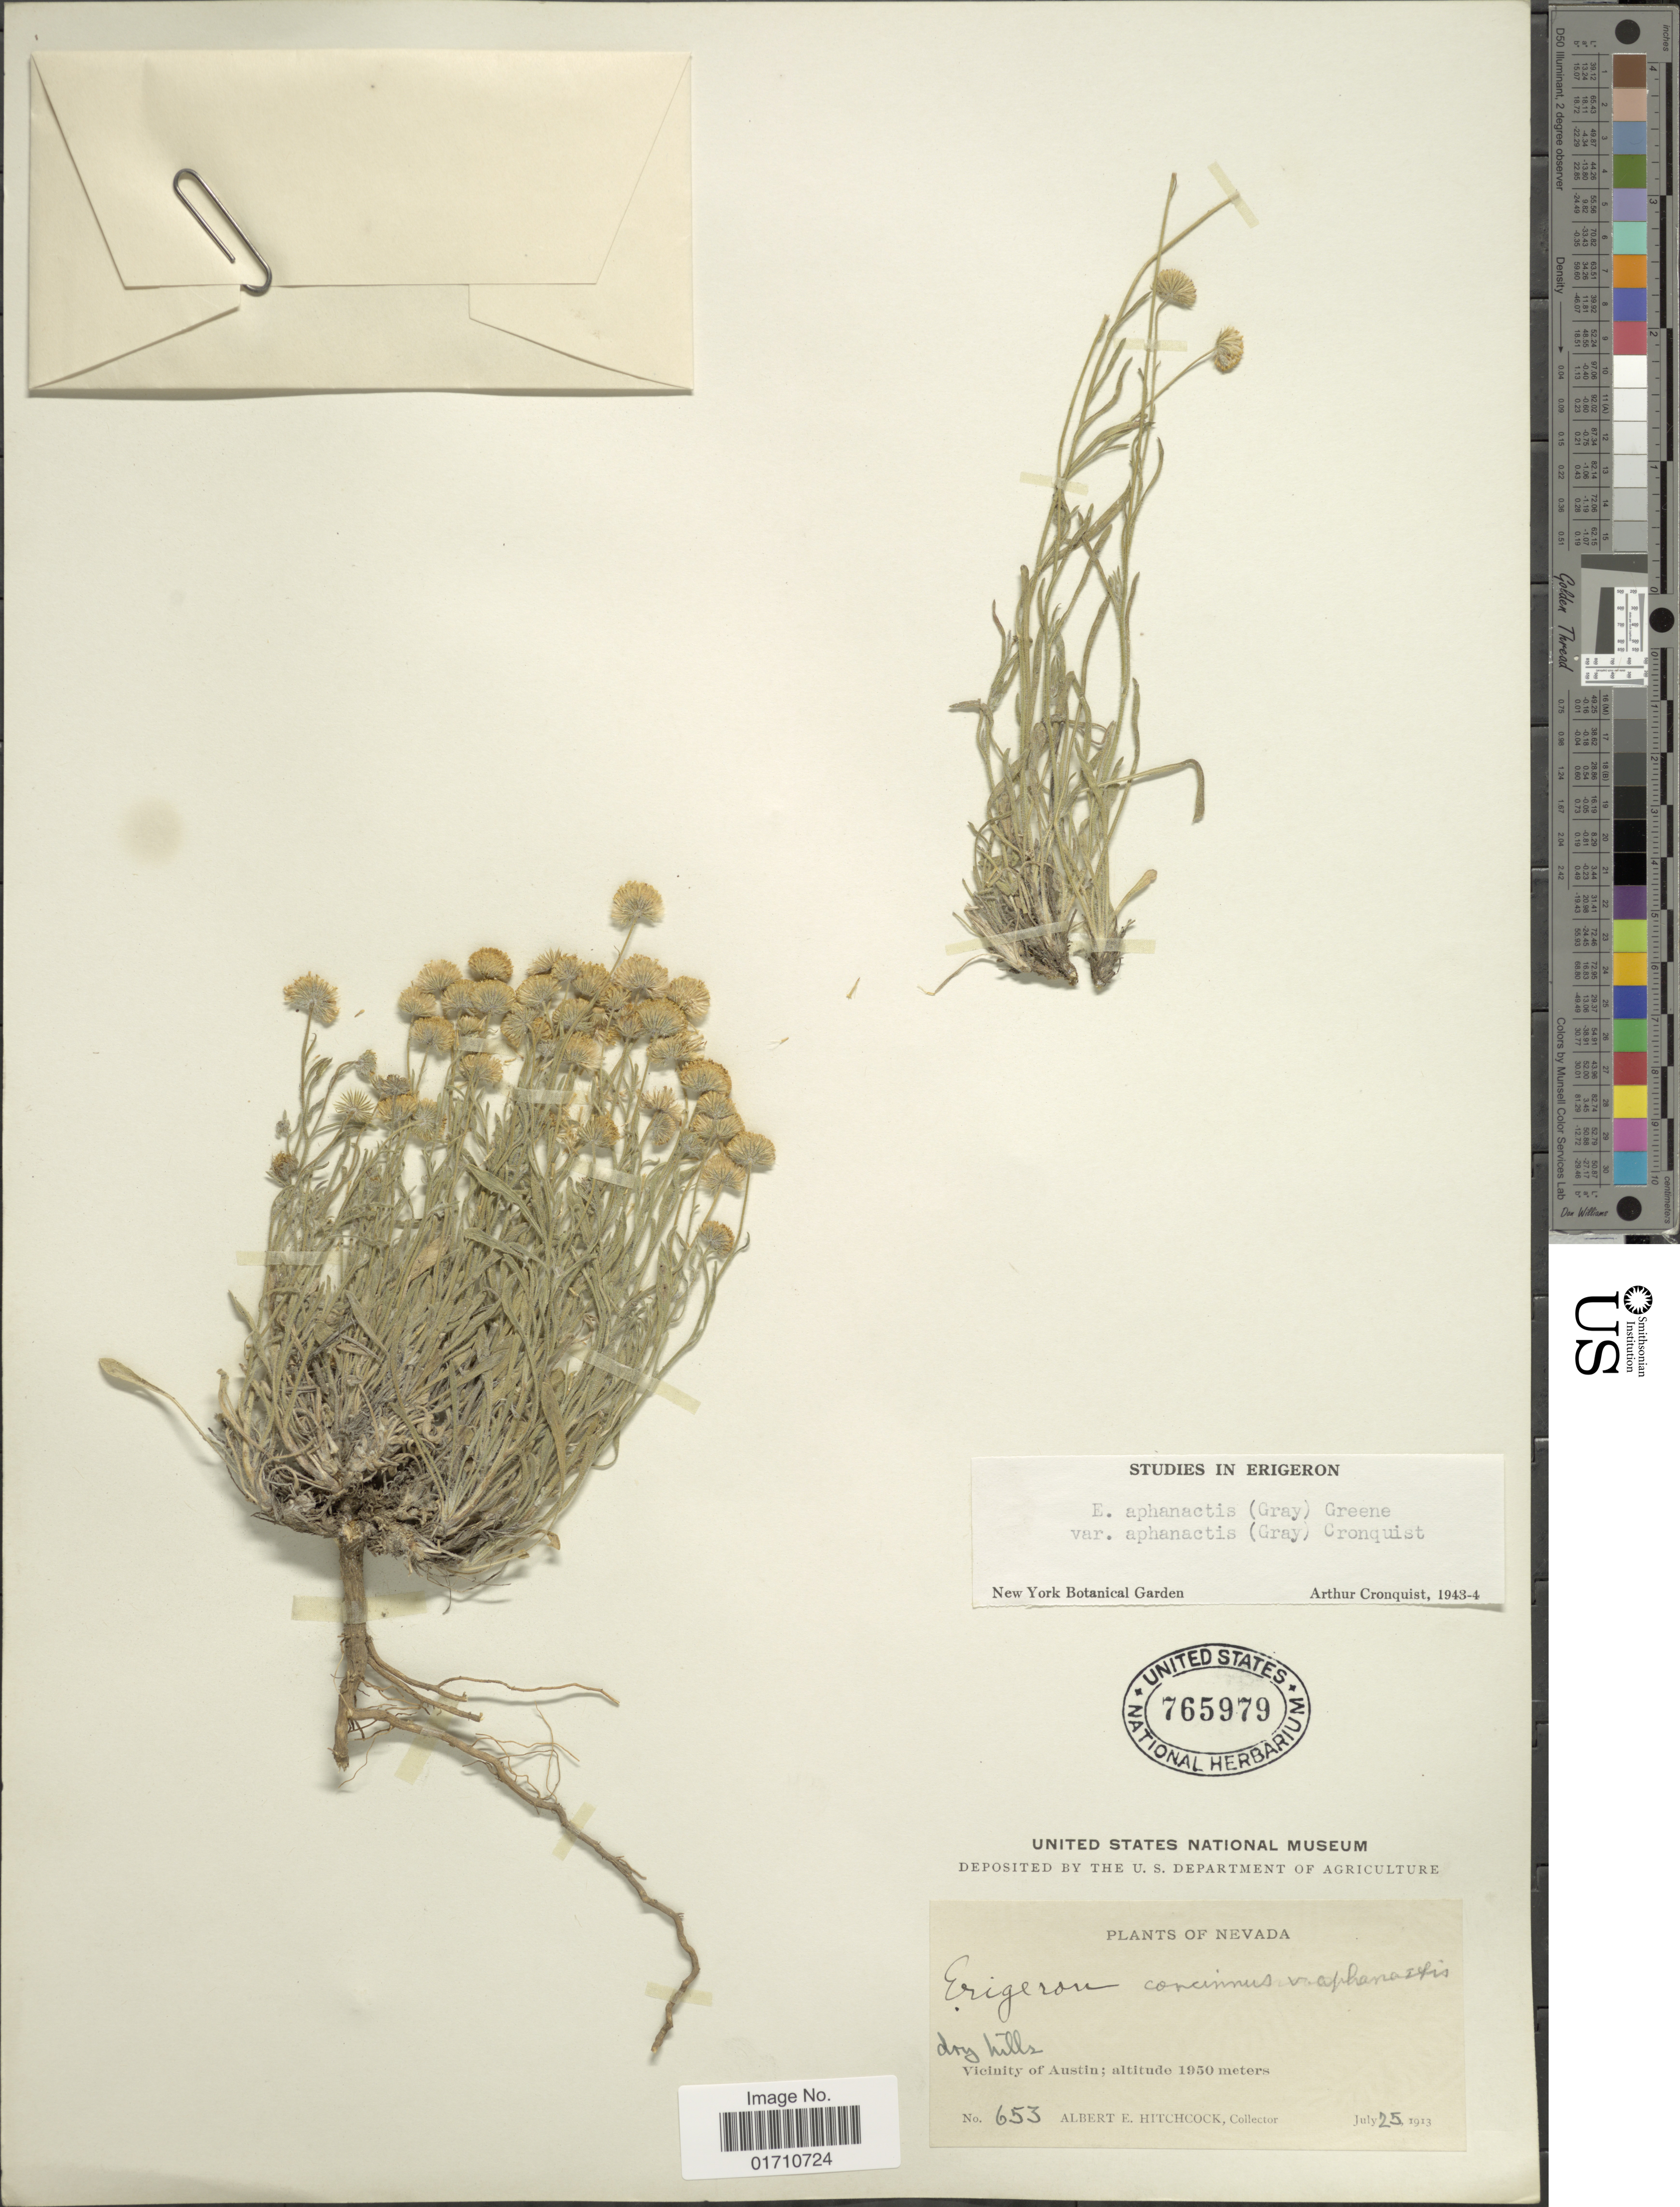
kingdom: Plantae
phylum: Tracheophyta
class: Magnoliopsida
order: Asterales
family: Asteraceae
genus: Erigeron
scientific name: Erigeron aphanactis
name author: (A. Gray) Greene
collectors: A. S. Hitchcock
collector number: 653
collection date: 1913-07-25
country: United States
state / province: Nevada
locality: Dry hills, Vicinity of Austin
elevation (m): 1950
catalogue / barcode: US 765979